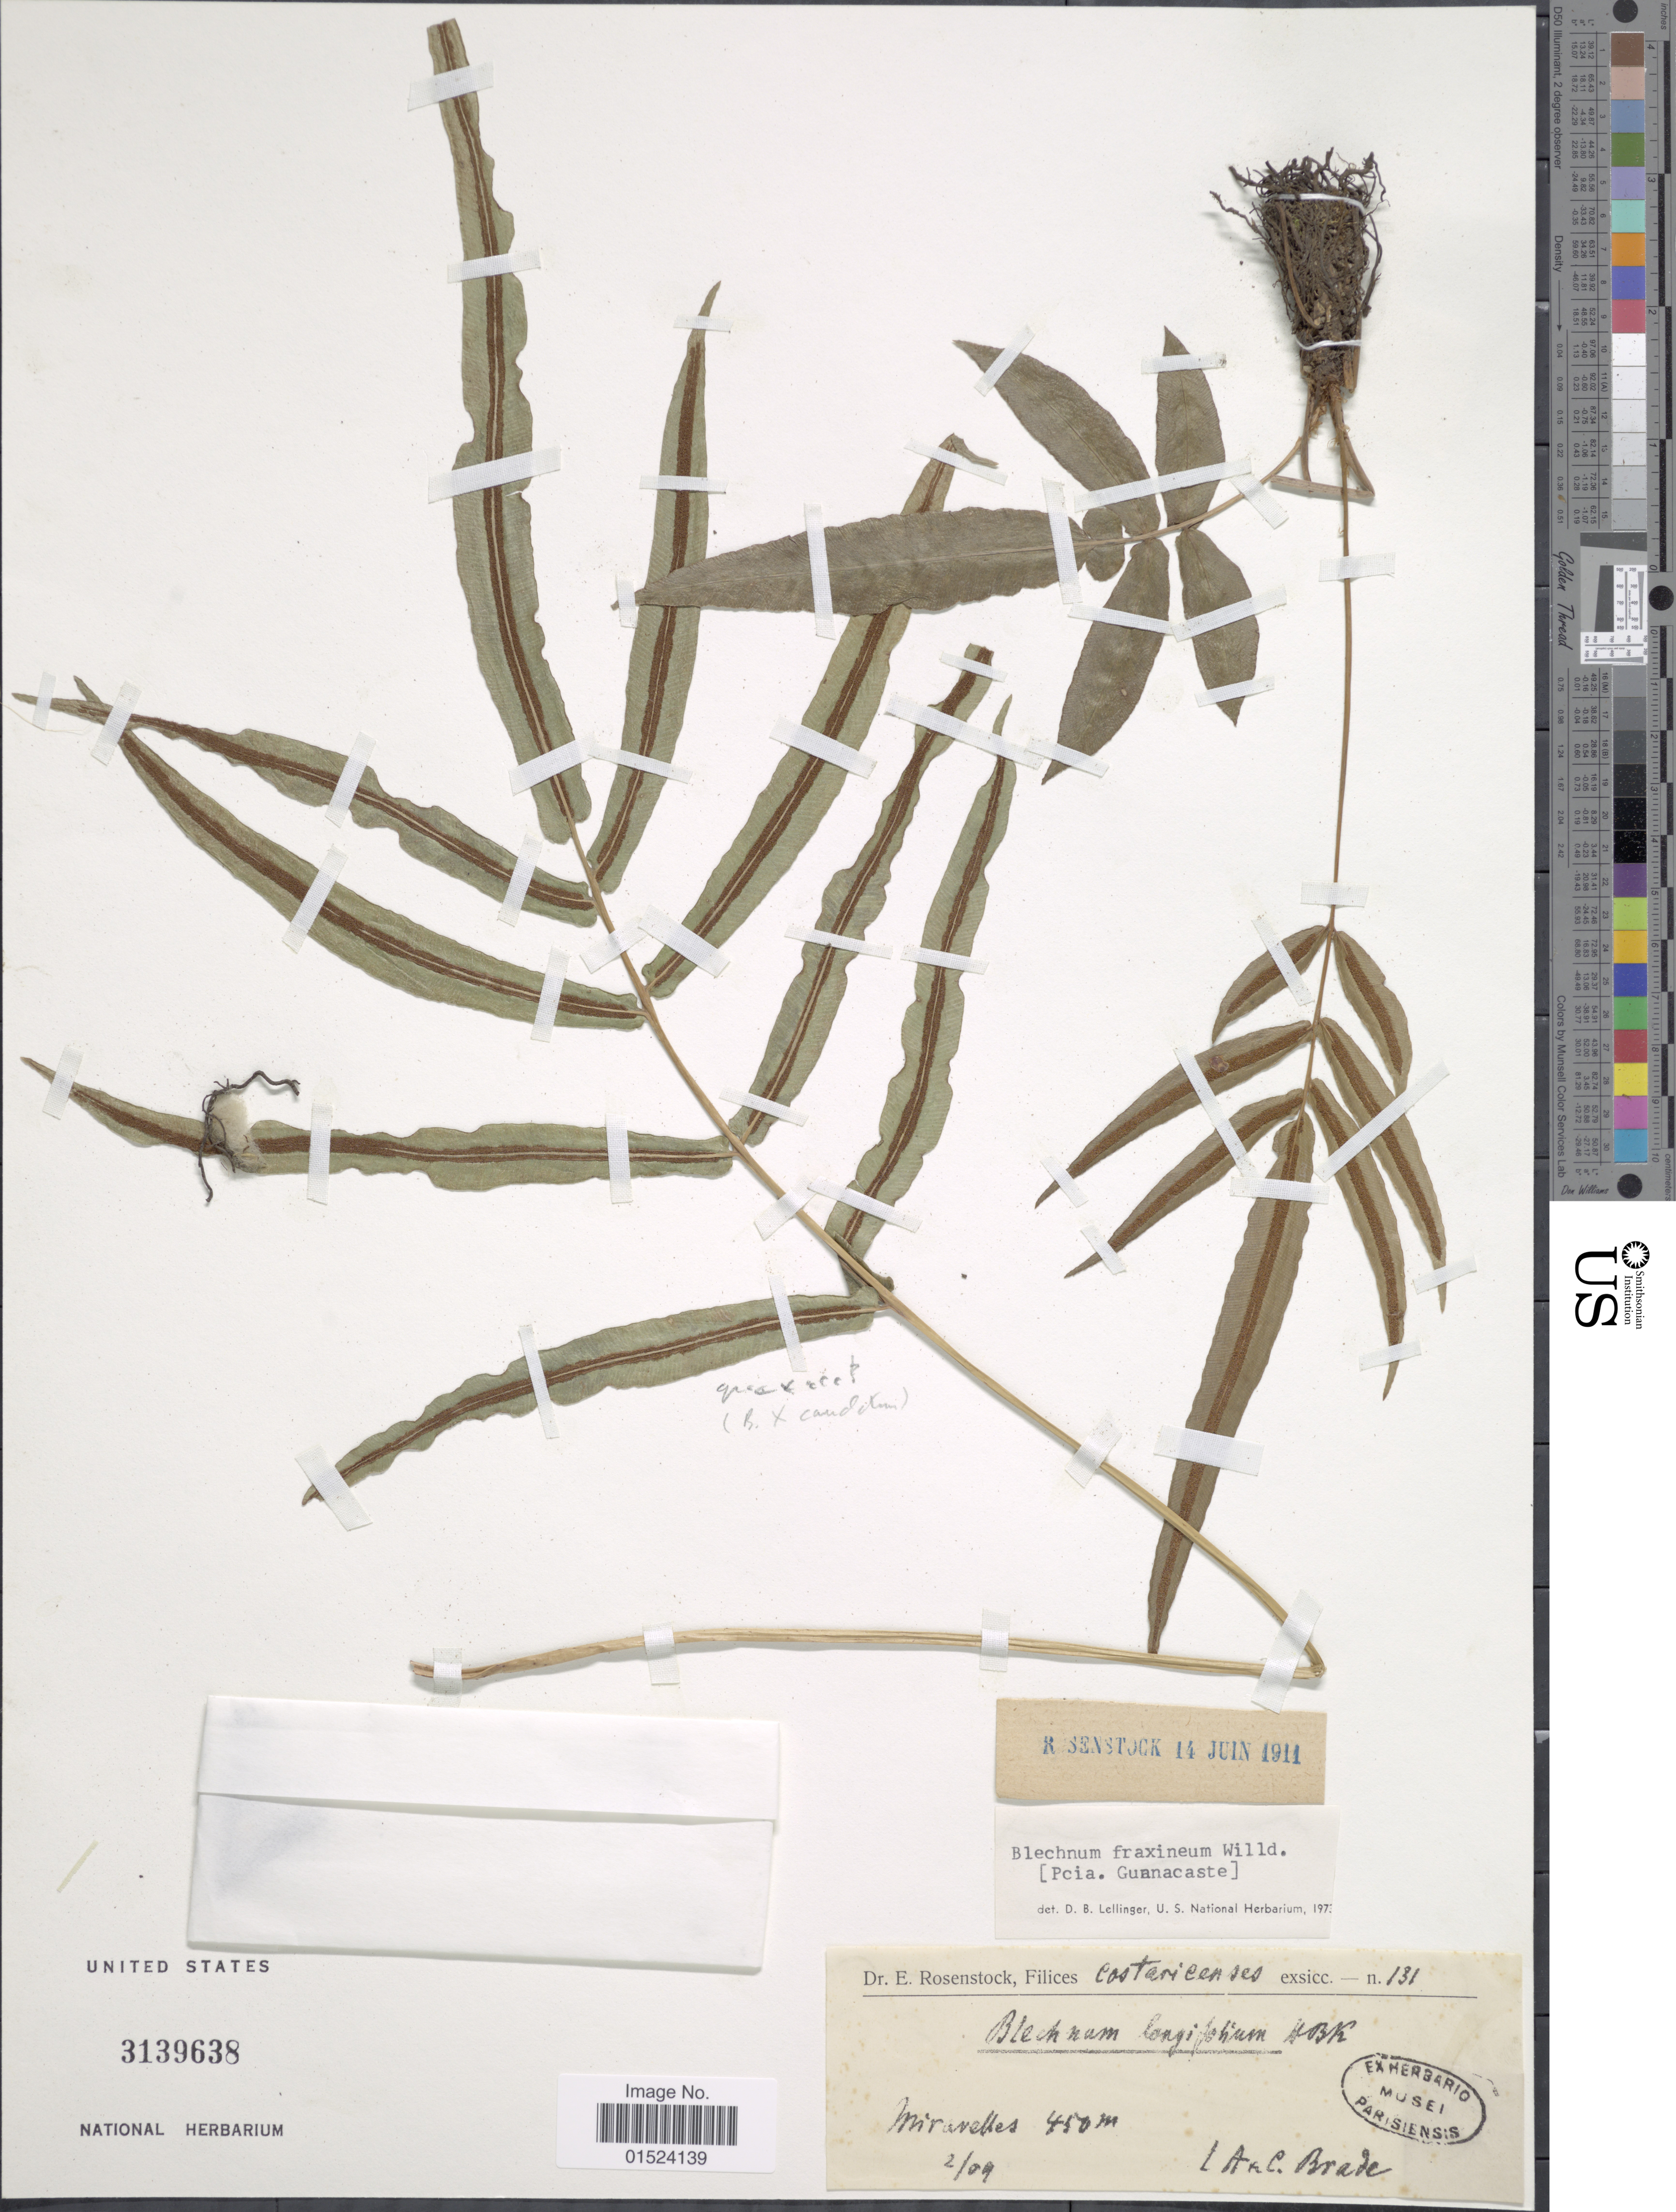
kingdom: Plantae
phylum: Tracheophyta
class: Polypodiopsida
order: Polypodiales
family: Blechnaceae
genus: Blechnum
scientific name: Blechnum gracile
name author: Kaulf.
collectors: L. Brade & C. Brade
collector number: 131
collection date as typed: Transcribed d/m/y: /2/9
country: Costa Rica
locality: Miravelles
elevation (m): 450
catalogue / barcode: US 3139638